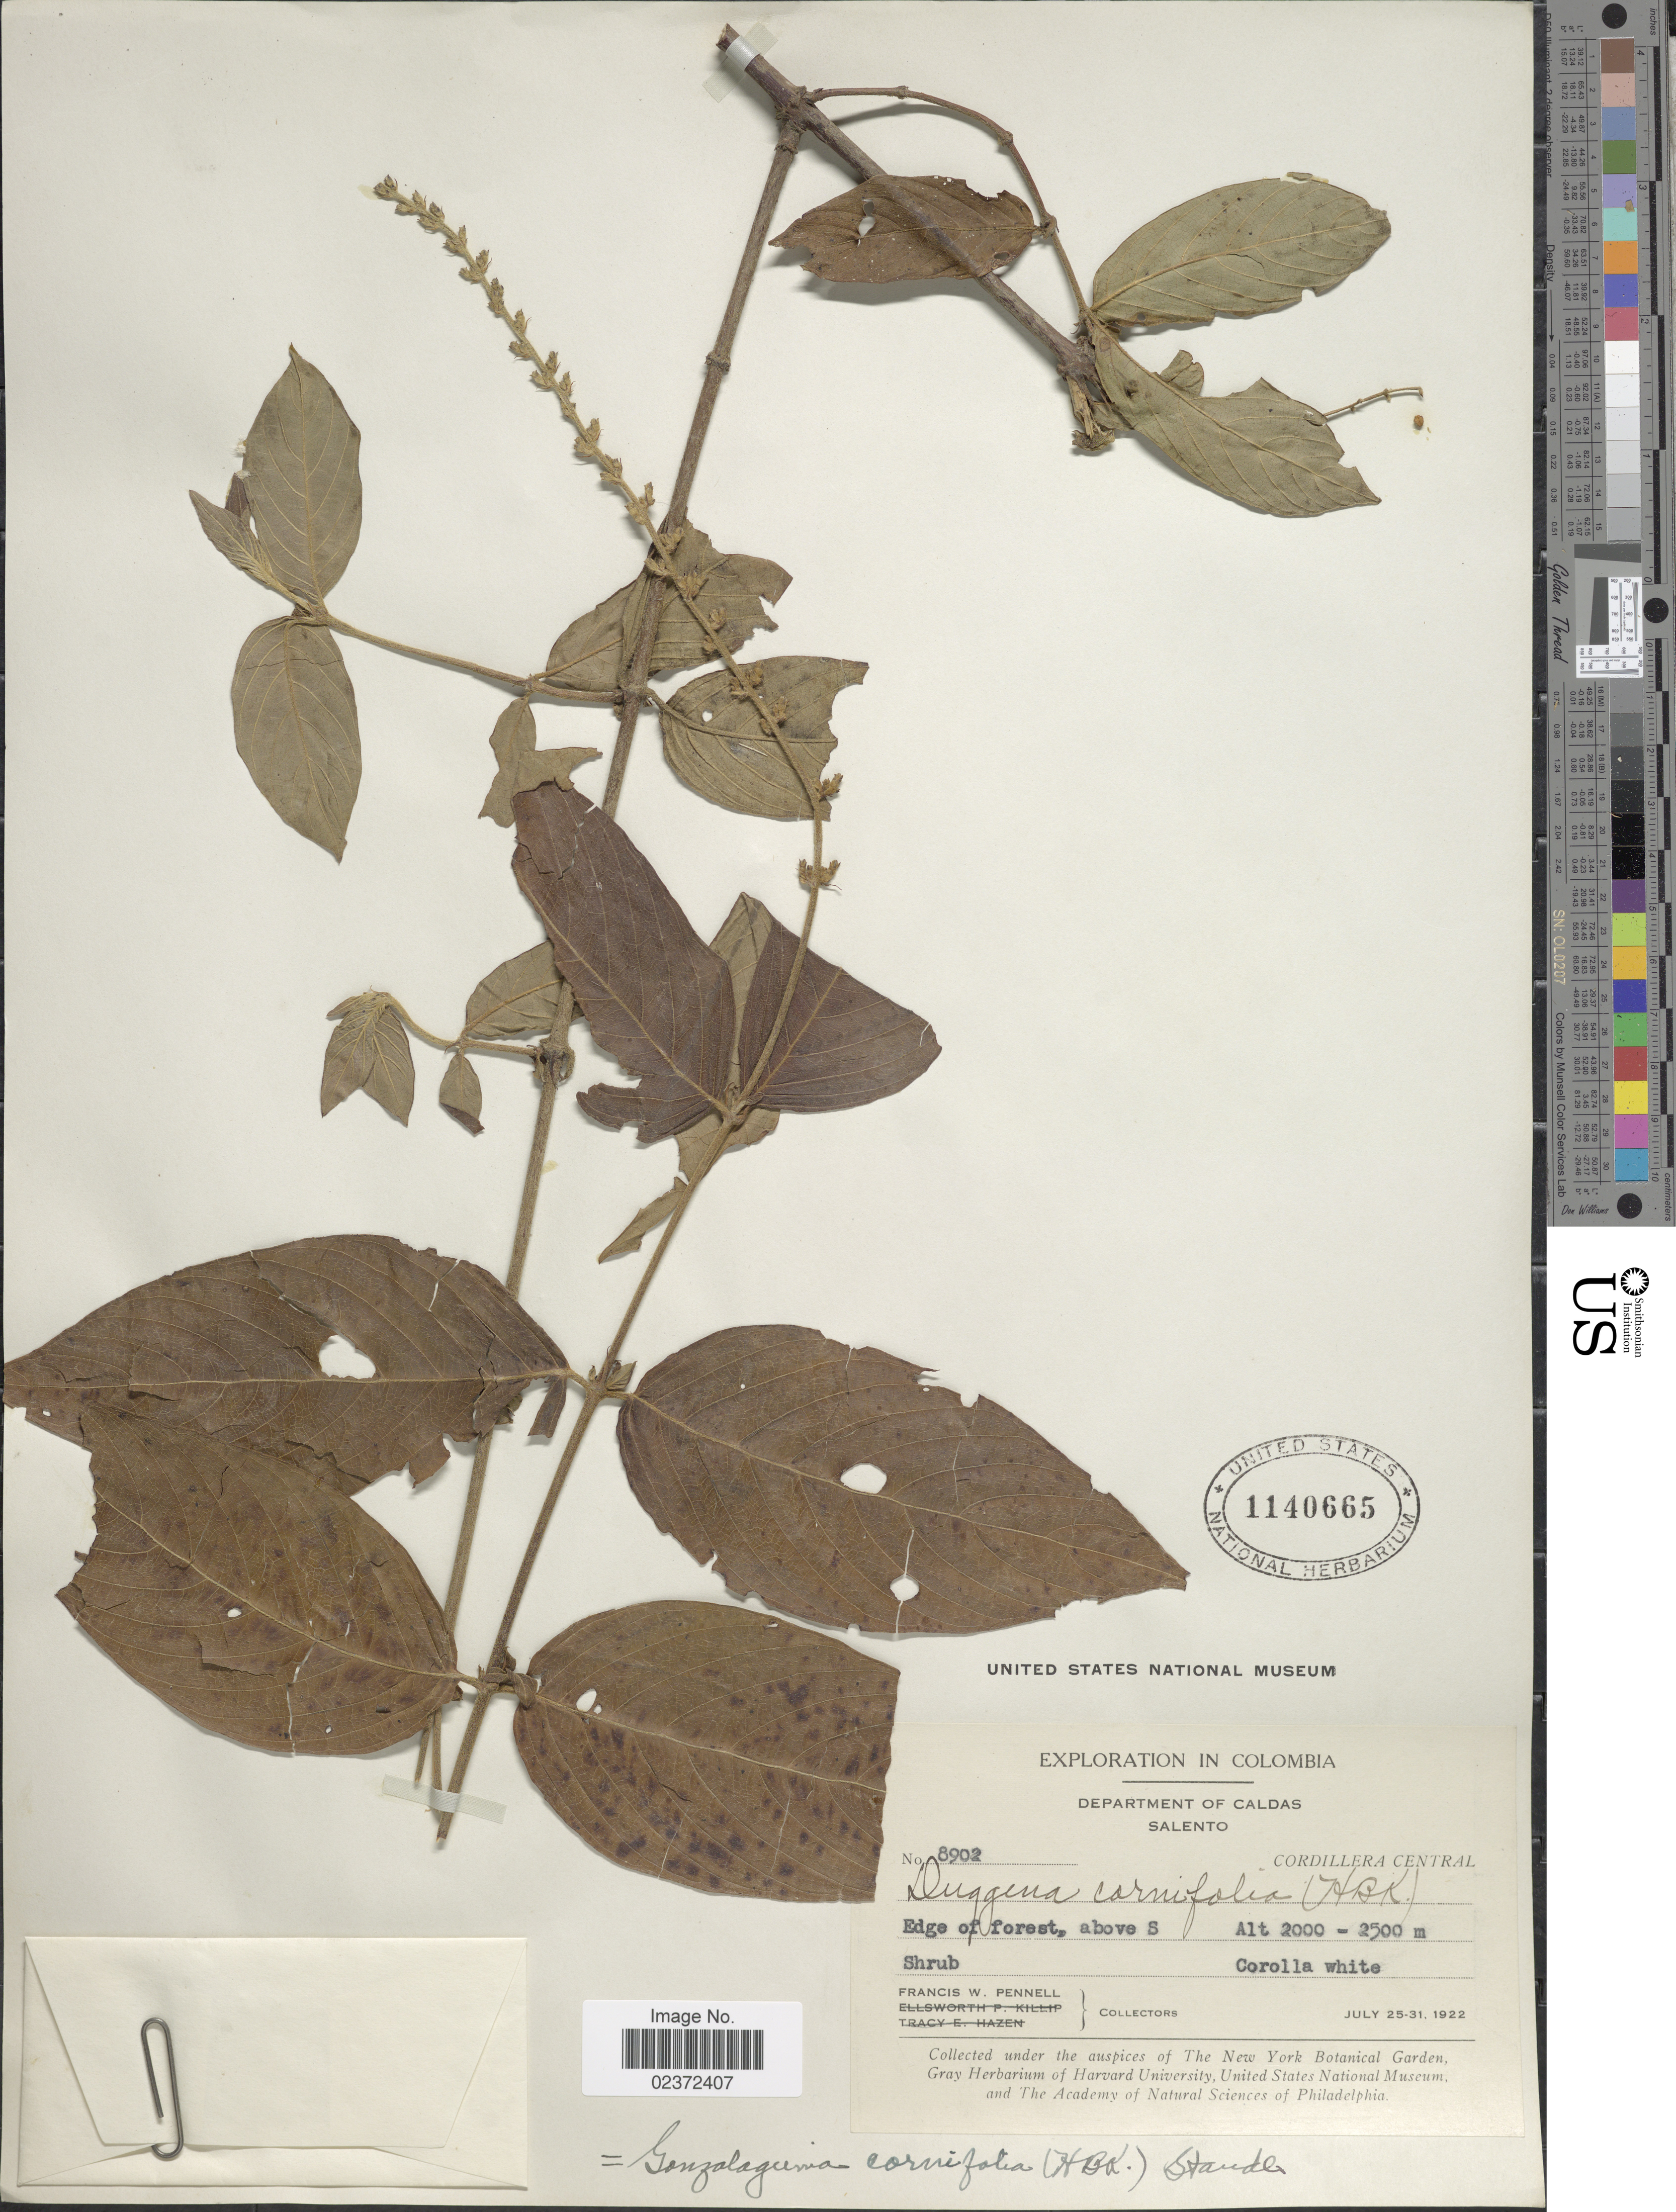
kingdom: Plantae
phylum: Tracheophyta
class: Magnoliopsida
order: Gentianales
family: Rubiaceae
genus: Gonzalagunia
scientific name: Gonzalagunia cornifolia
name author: (Kunth) Standl.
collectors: F. W. Pennell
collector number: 8902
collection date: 1922-07-25/1922-07-31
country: Colombia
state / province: Caldas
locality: Salento, Cordillera Central, above S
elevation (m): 2000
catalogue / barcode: US 1140665